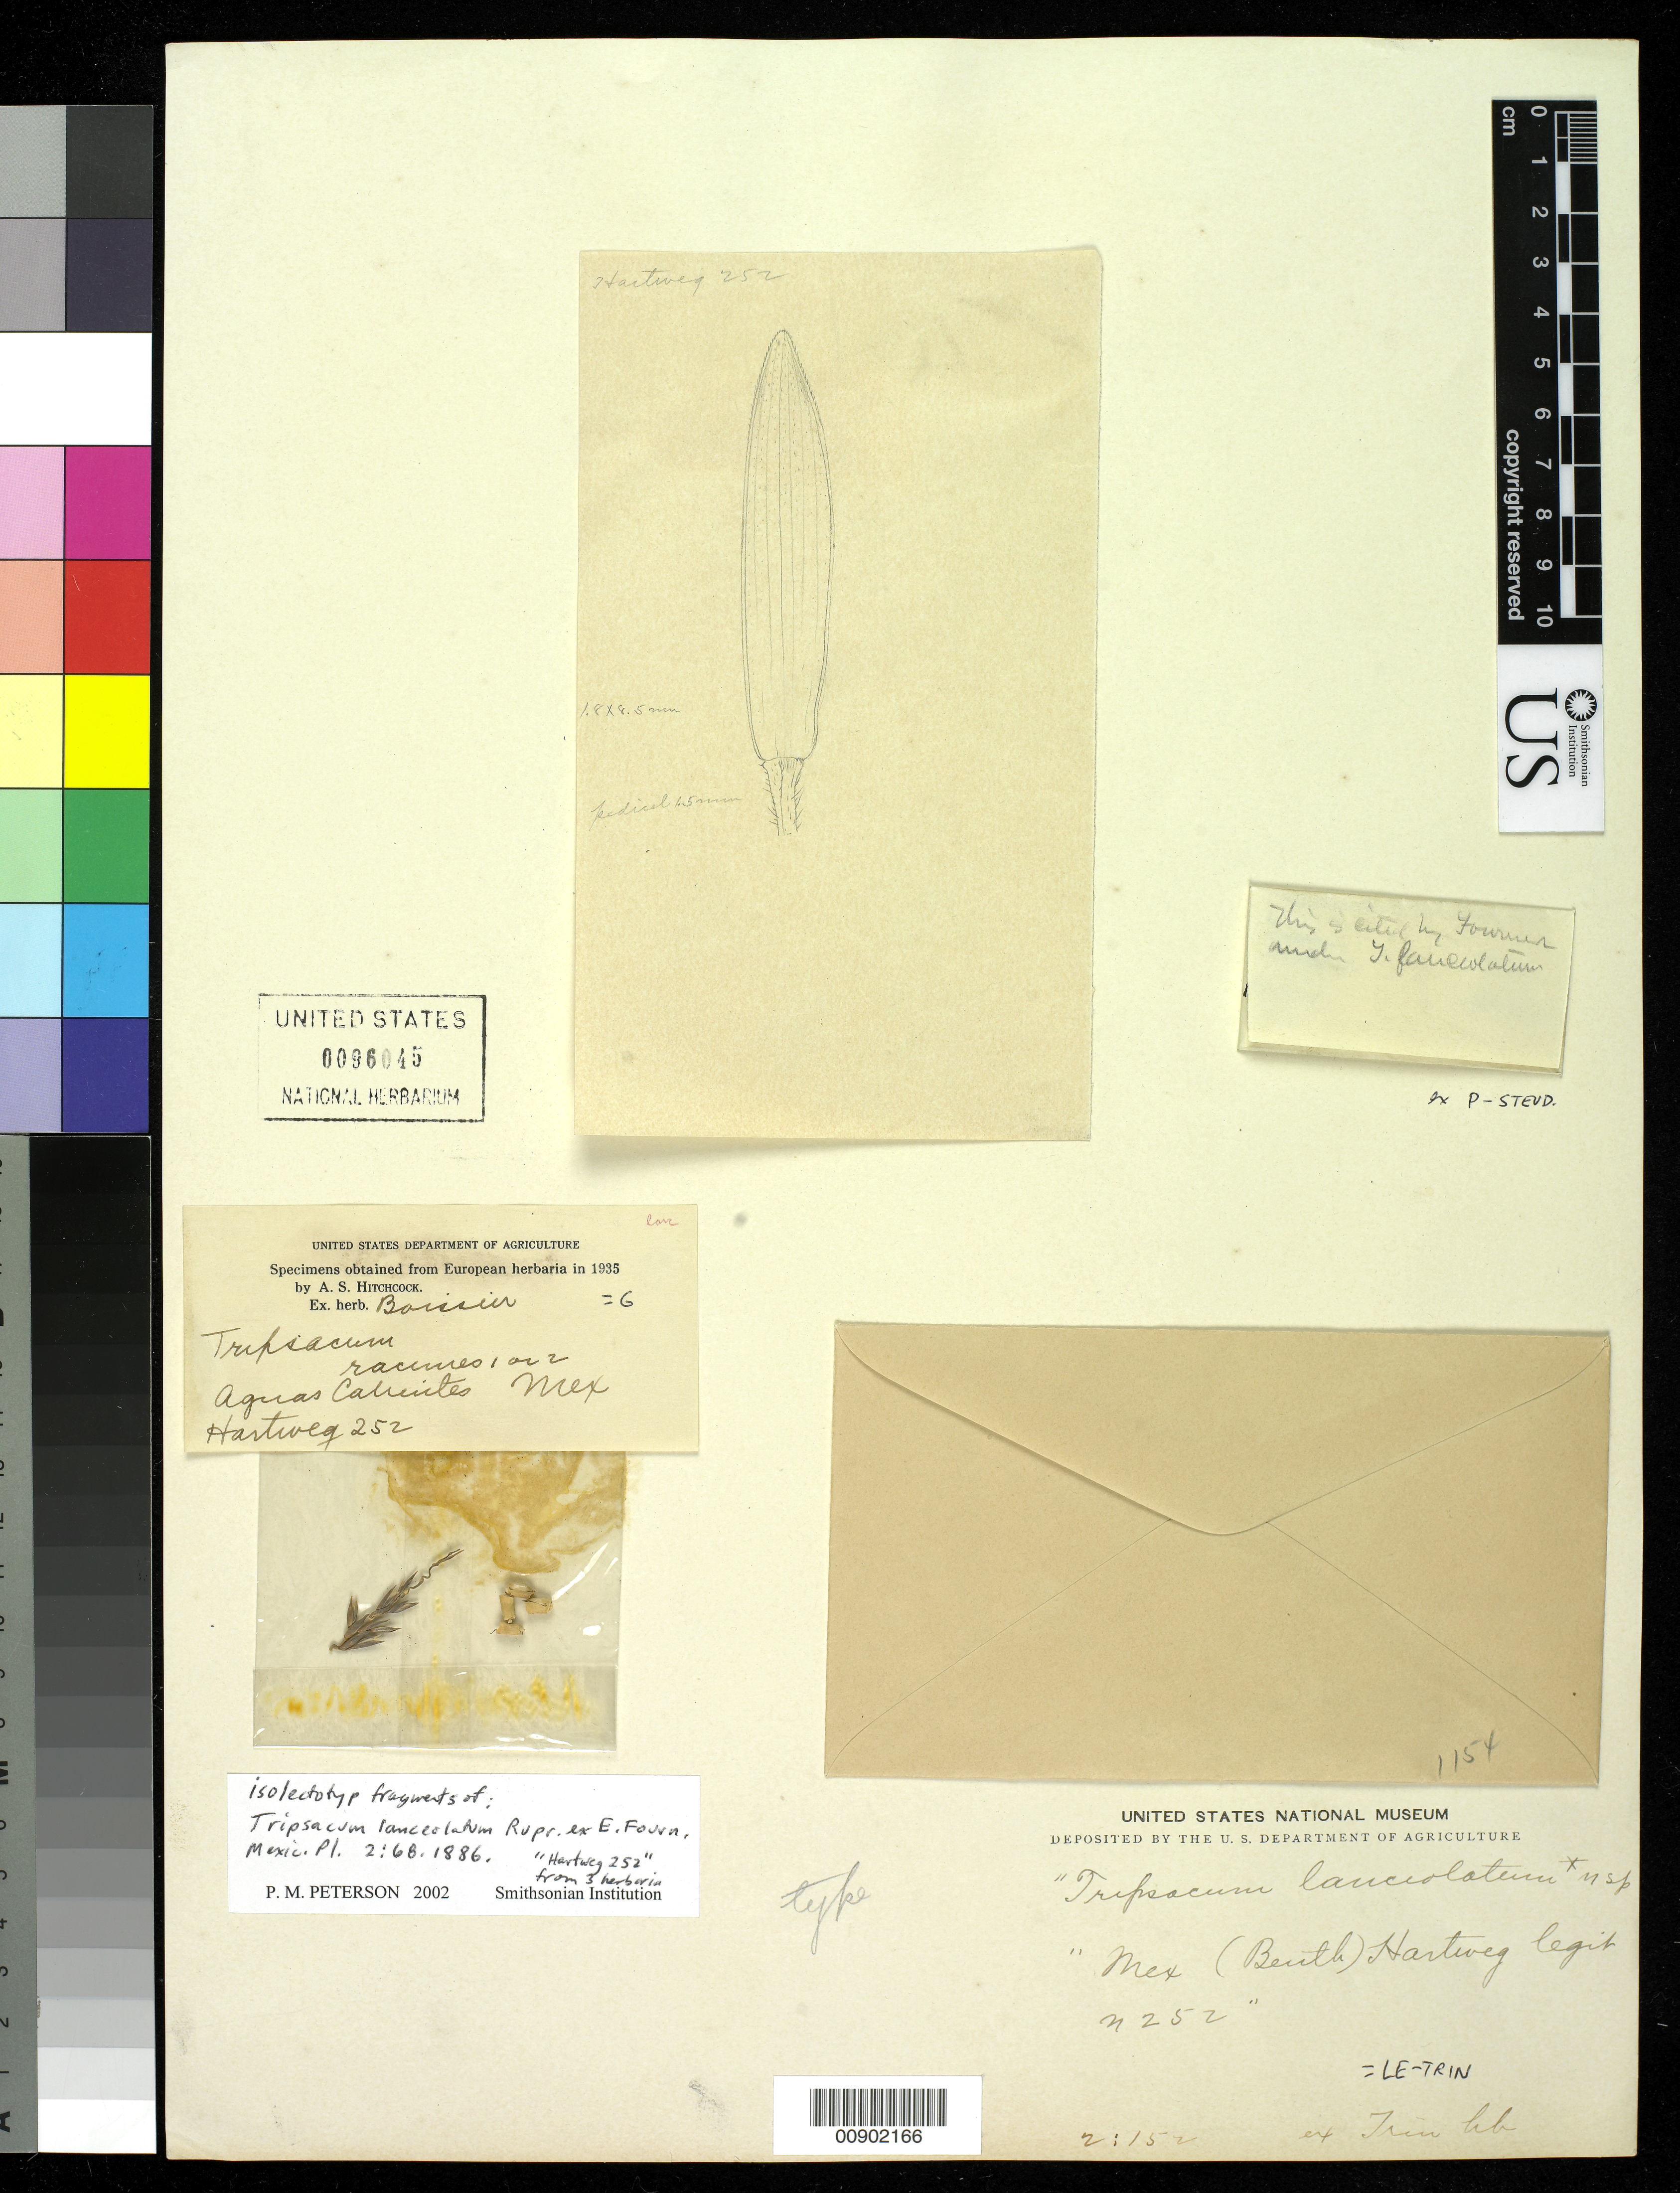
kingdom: Plantae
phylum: Tracheophyta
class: Liliopsida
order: Poales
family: Poaceae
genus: Tripsacum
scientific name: Tripsacum lanceolatum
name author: Rupr. ex E. Fourn.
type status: Isolectotype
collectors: J. Hartweg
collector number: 252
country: Mexico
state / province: Aguascalientes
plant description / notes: Fragmentary material of type specimen(s) ex herb. Boissier, ex herb. LE-TRIN and ex herb. P-STEUD.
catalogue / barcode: US 96045